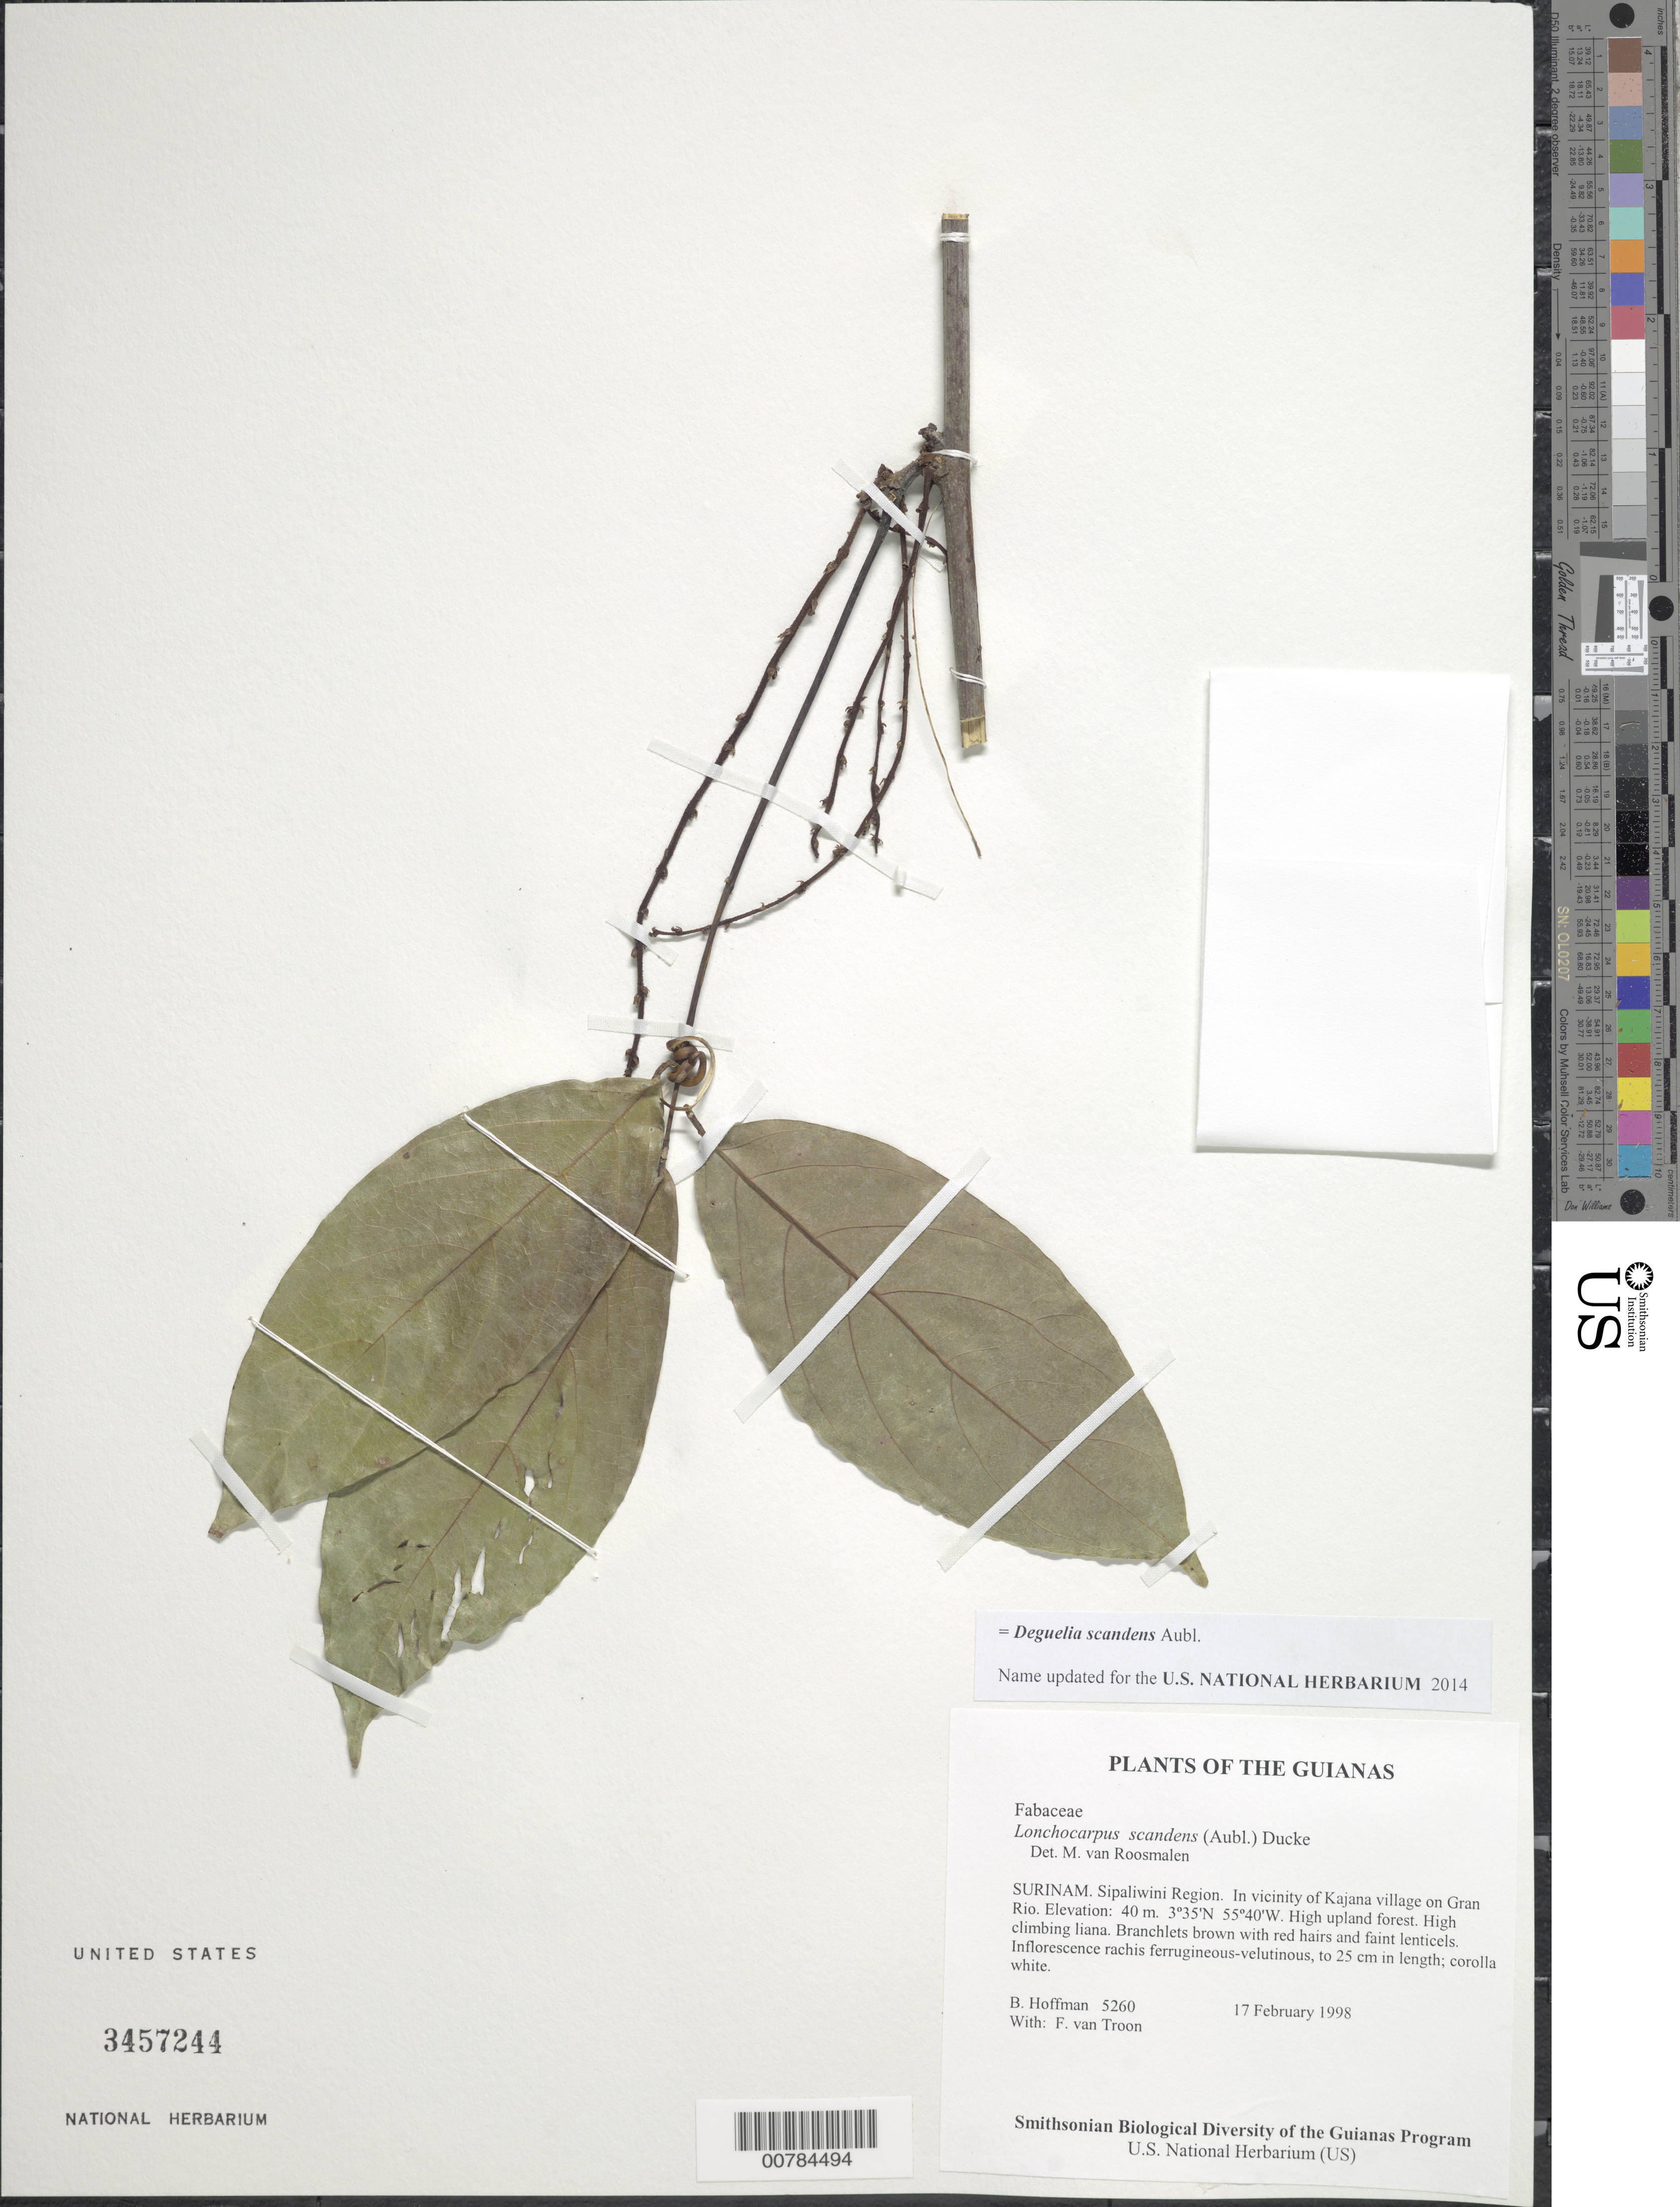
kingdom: Plantae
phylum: Tracheophyta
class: Magnoliopsida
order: Fabales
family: Fabaceae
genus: Deguelia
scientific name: Deguelia scandens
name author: Aubl.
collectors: B. Hoffman & F. Troon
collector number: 5260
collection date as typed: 17 February 1998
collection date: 1998-02-17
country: Suriname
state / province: Sipaliwini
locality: In vicinity of Kajana village on Gran Rio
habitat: High upland forest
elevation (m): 40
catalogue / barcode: US 3457244